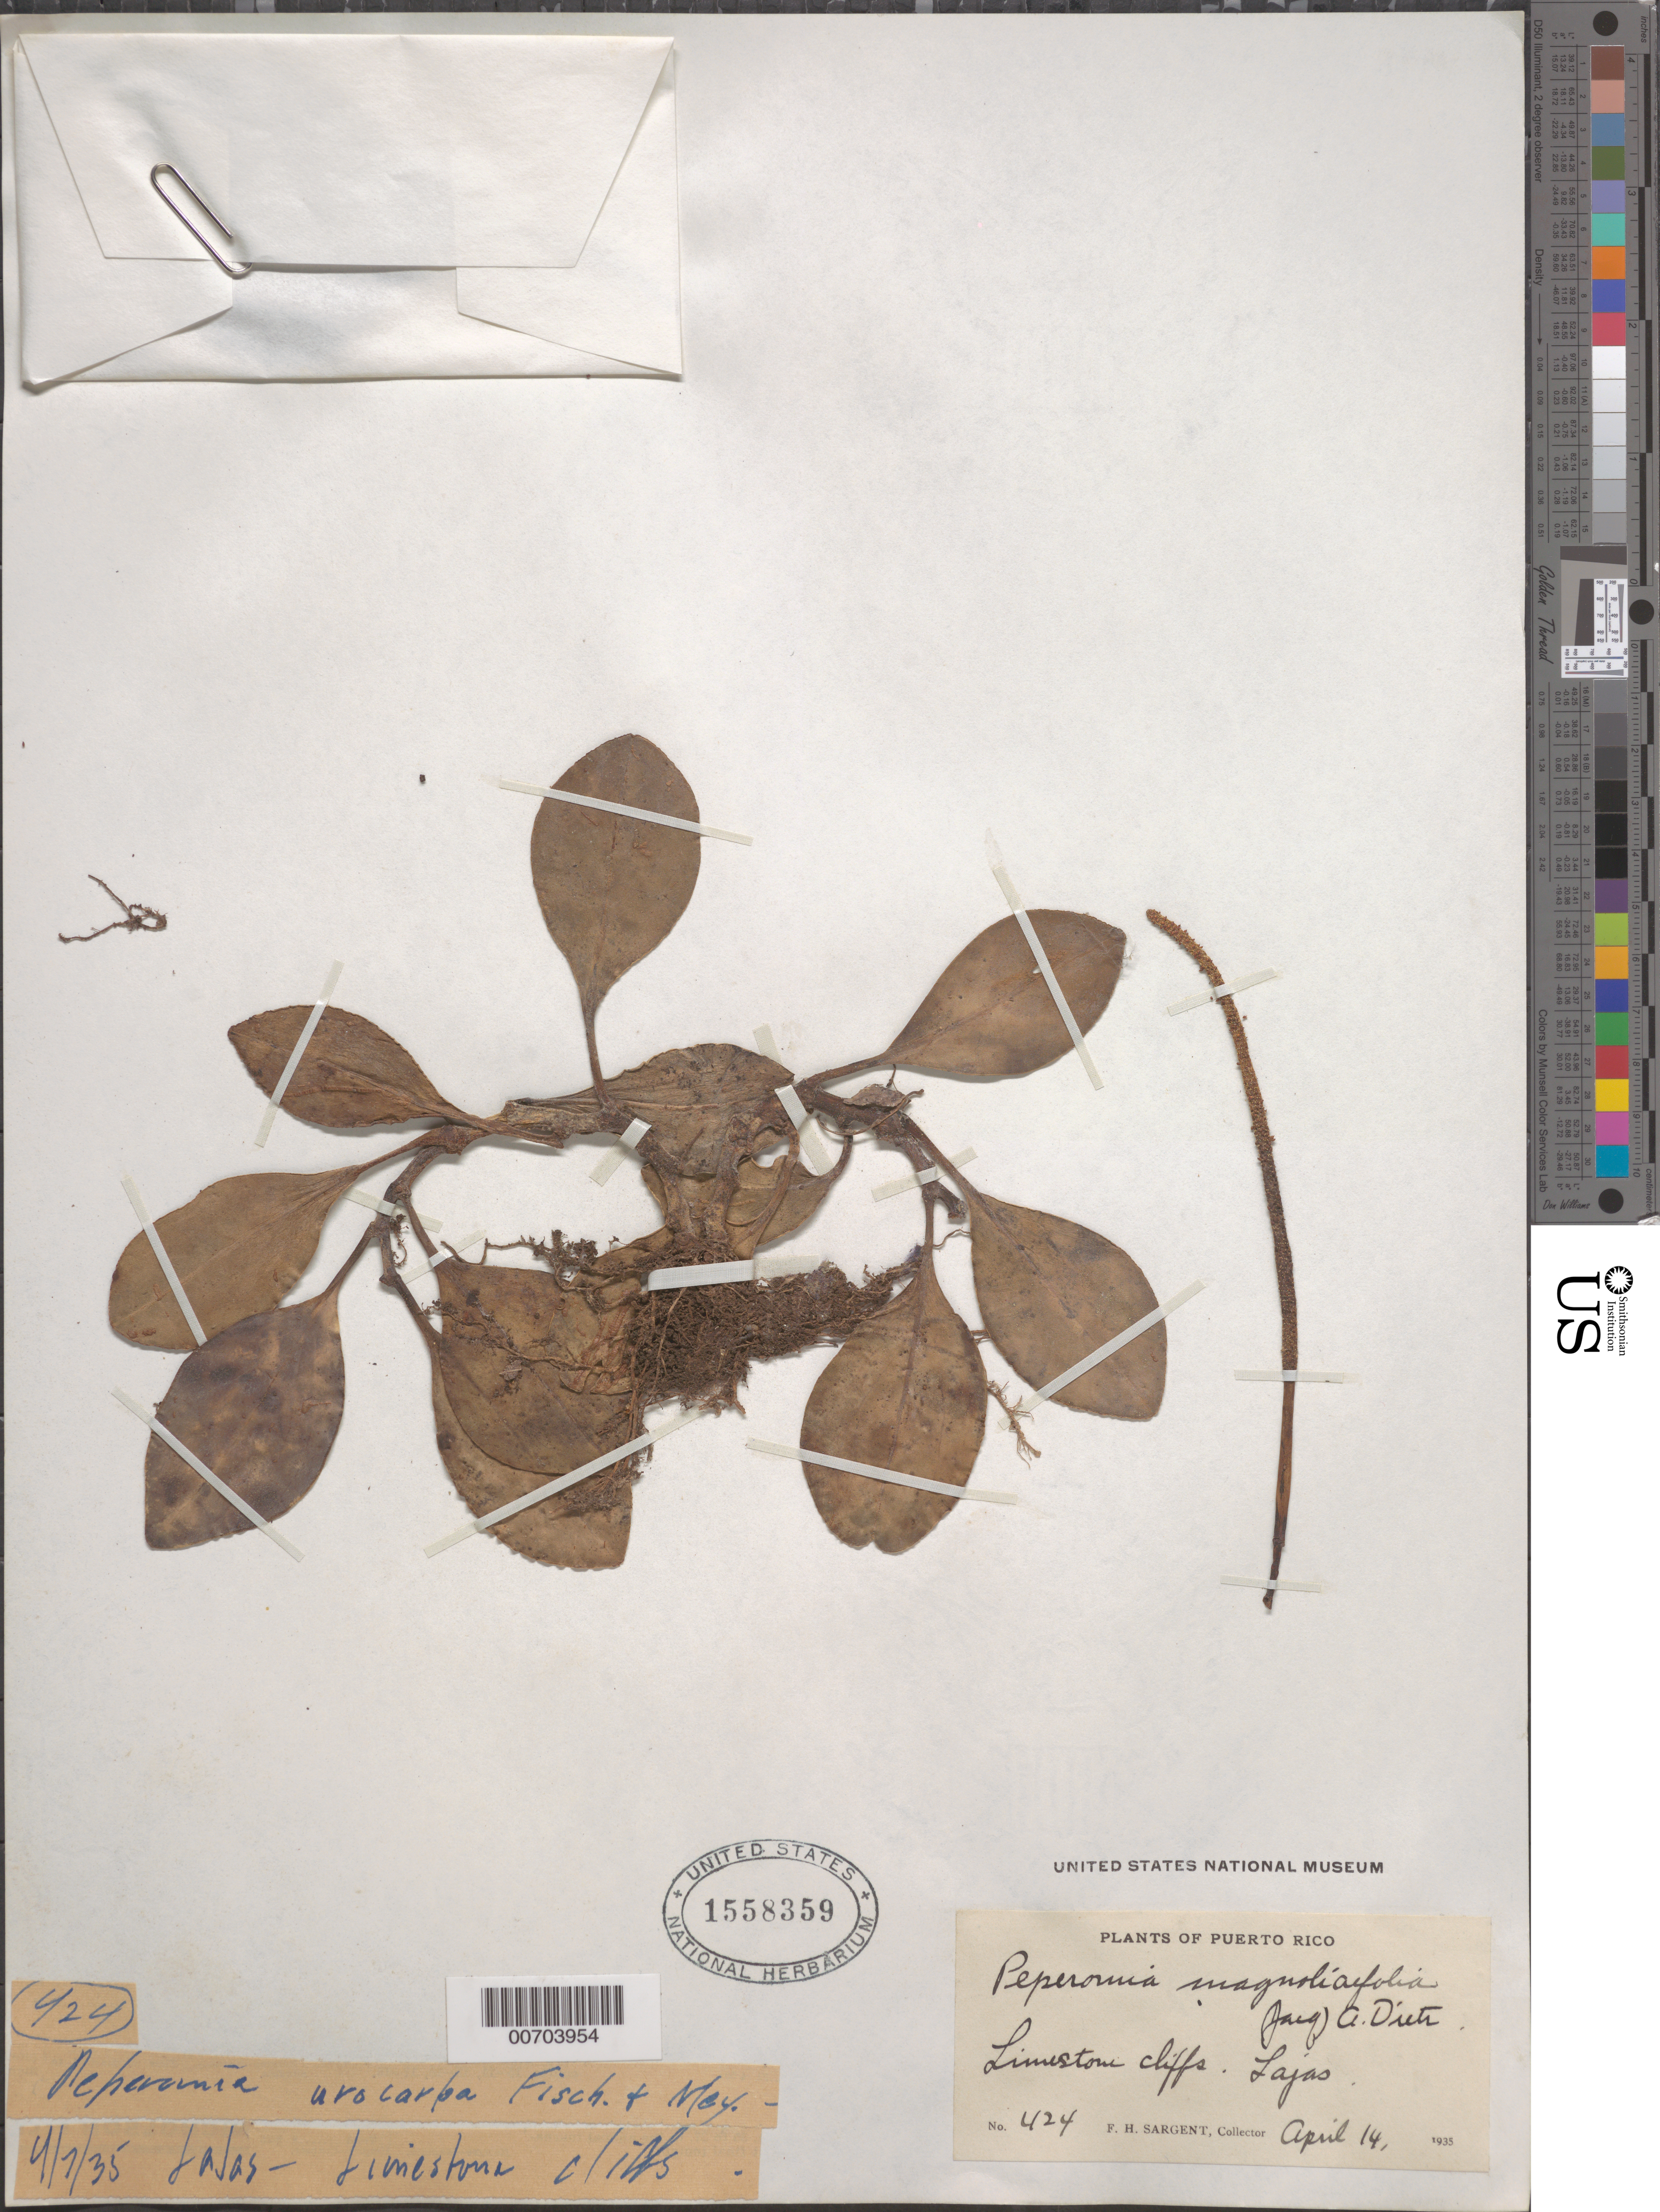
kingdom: Plantae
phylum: Tracheophyta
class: Magnoliopsida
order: Piperales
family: Piperaceae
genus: Peperomia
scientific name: Peperomia magnoliifolia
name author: (Jacq.) A. Dietr.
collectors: F. H. Sargent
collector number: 424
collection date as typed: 14 Apr 1935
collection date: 1935-04-14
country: Puerto Rico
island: Greater Antilles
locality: Lajas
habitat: Limestone cliffs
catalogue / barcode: US 1558359